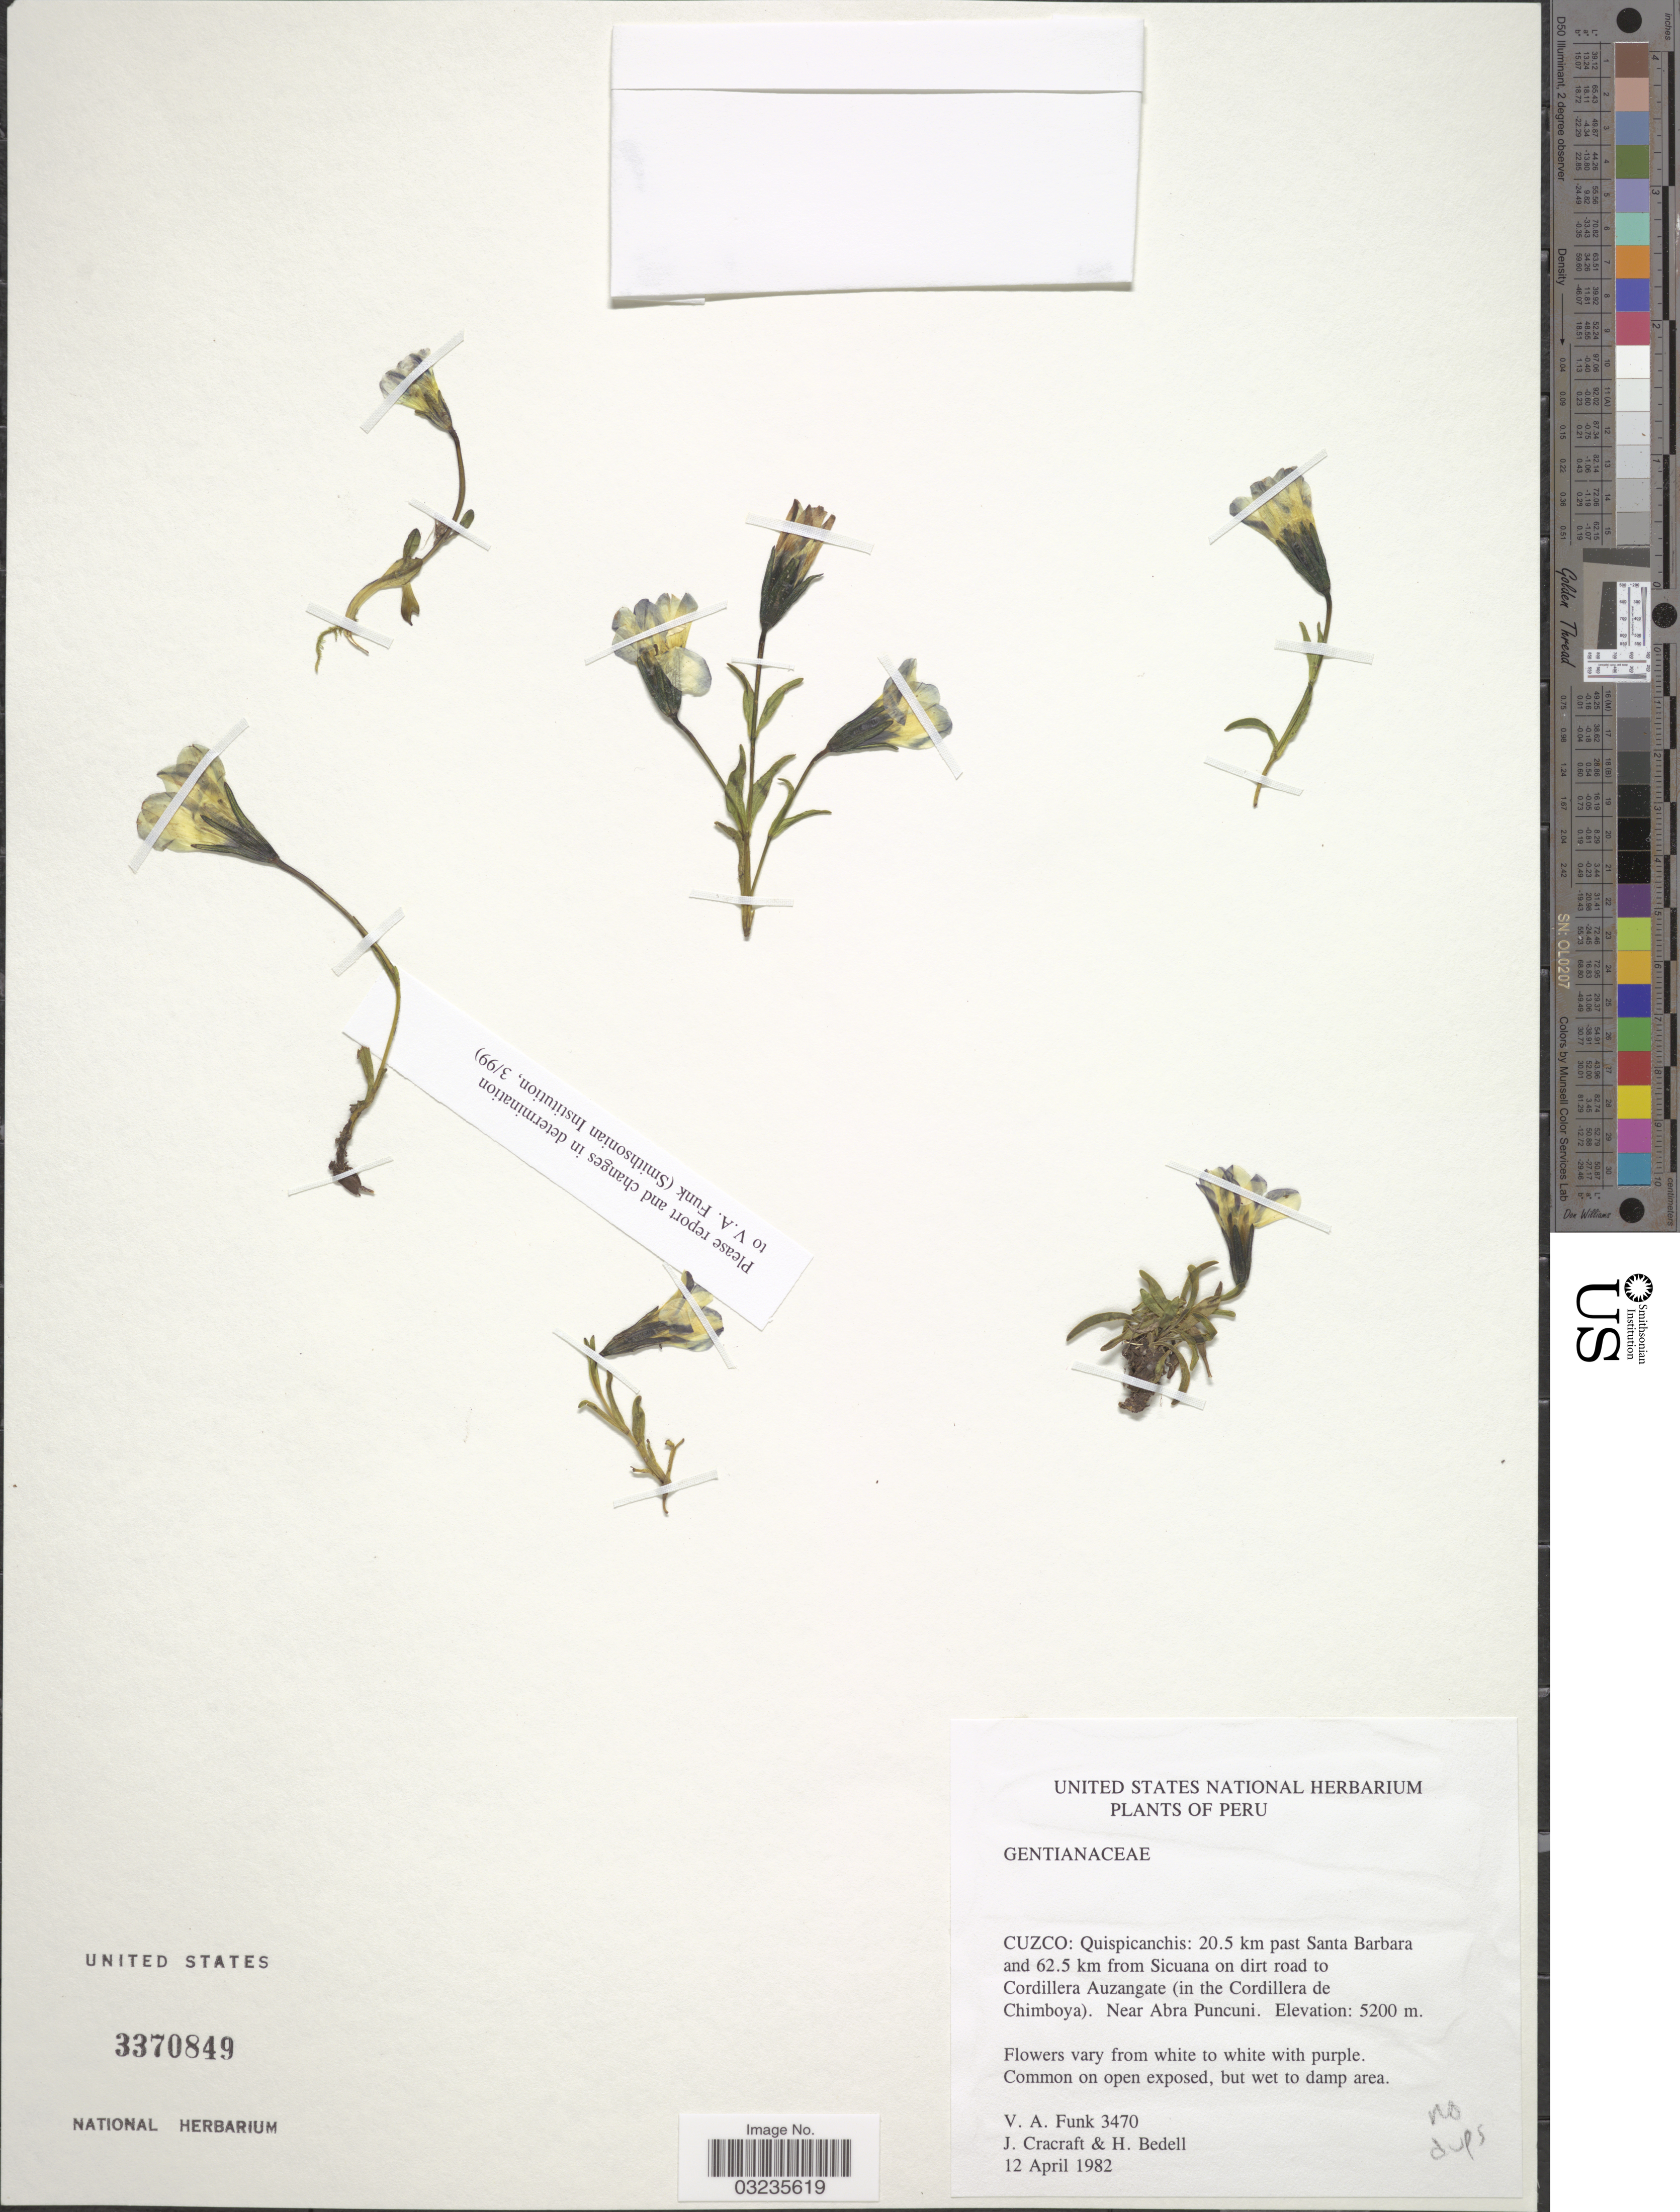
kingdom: Plantae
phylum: Tracheophyta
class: Magnoliopsida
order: Gentianales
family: Gentianaceae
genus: Gentiana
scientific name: Gentiana sp.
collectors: V. Funk, J. L. Cracraft & H. Bedell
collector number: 3470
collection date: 1982-04-12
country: Peru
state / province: Cusco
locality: Cuzco: Quispicanchis: 20.5 km past Santa Barbara and 62.5 km from Sicuana on dirt road to Cordillera Auzangate (in the Cordillera de Chimboya). Near Abra Puncuni.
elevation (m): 5200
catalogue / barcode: US 3370849